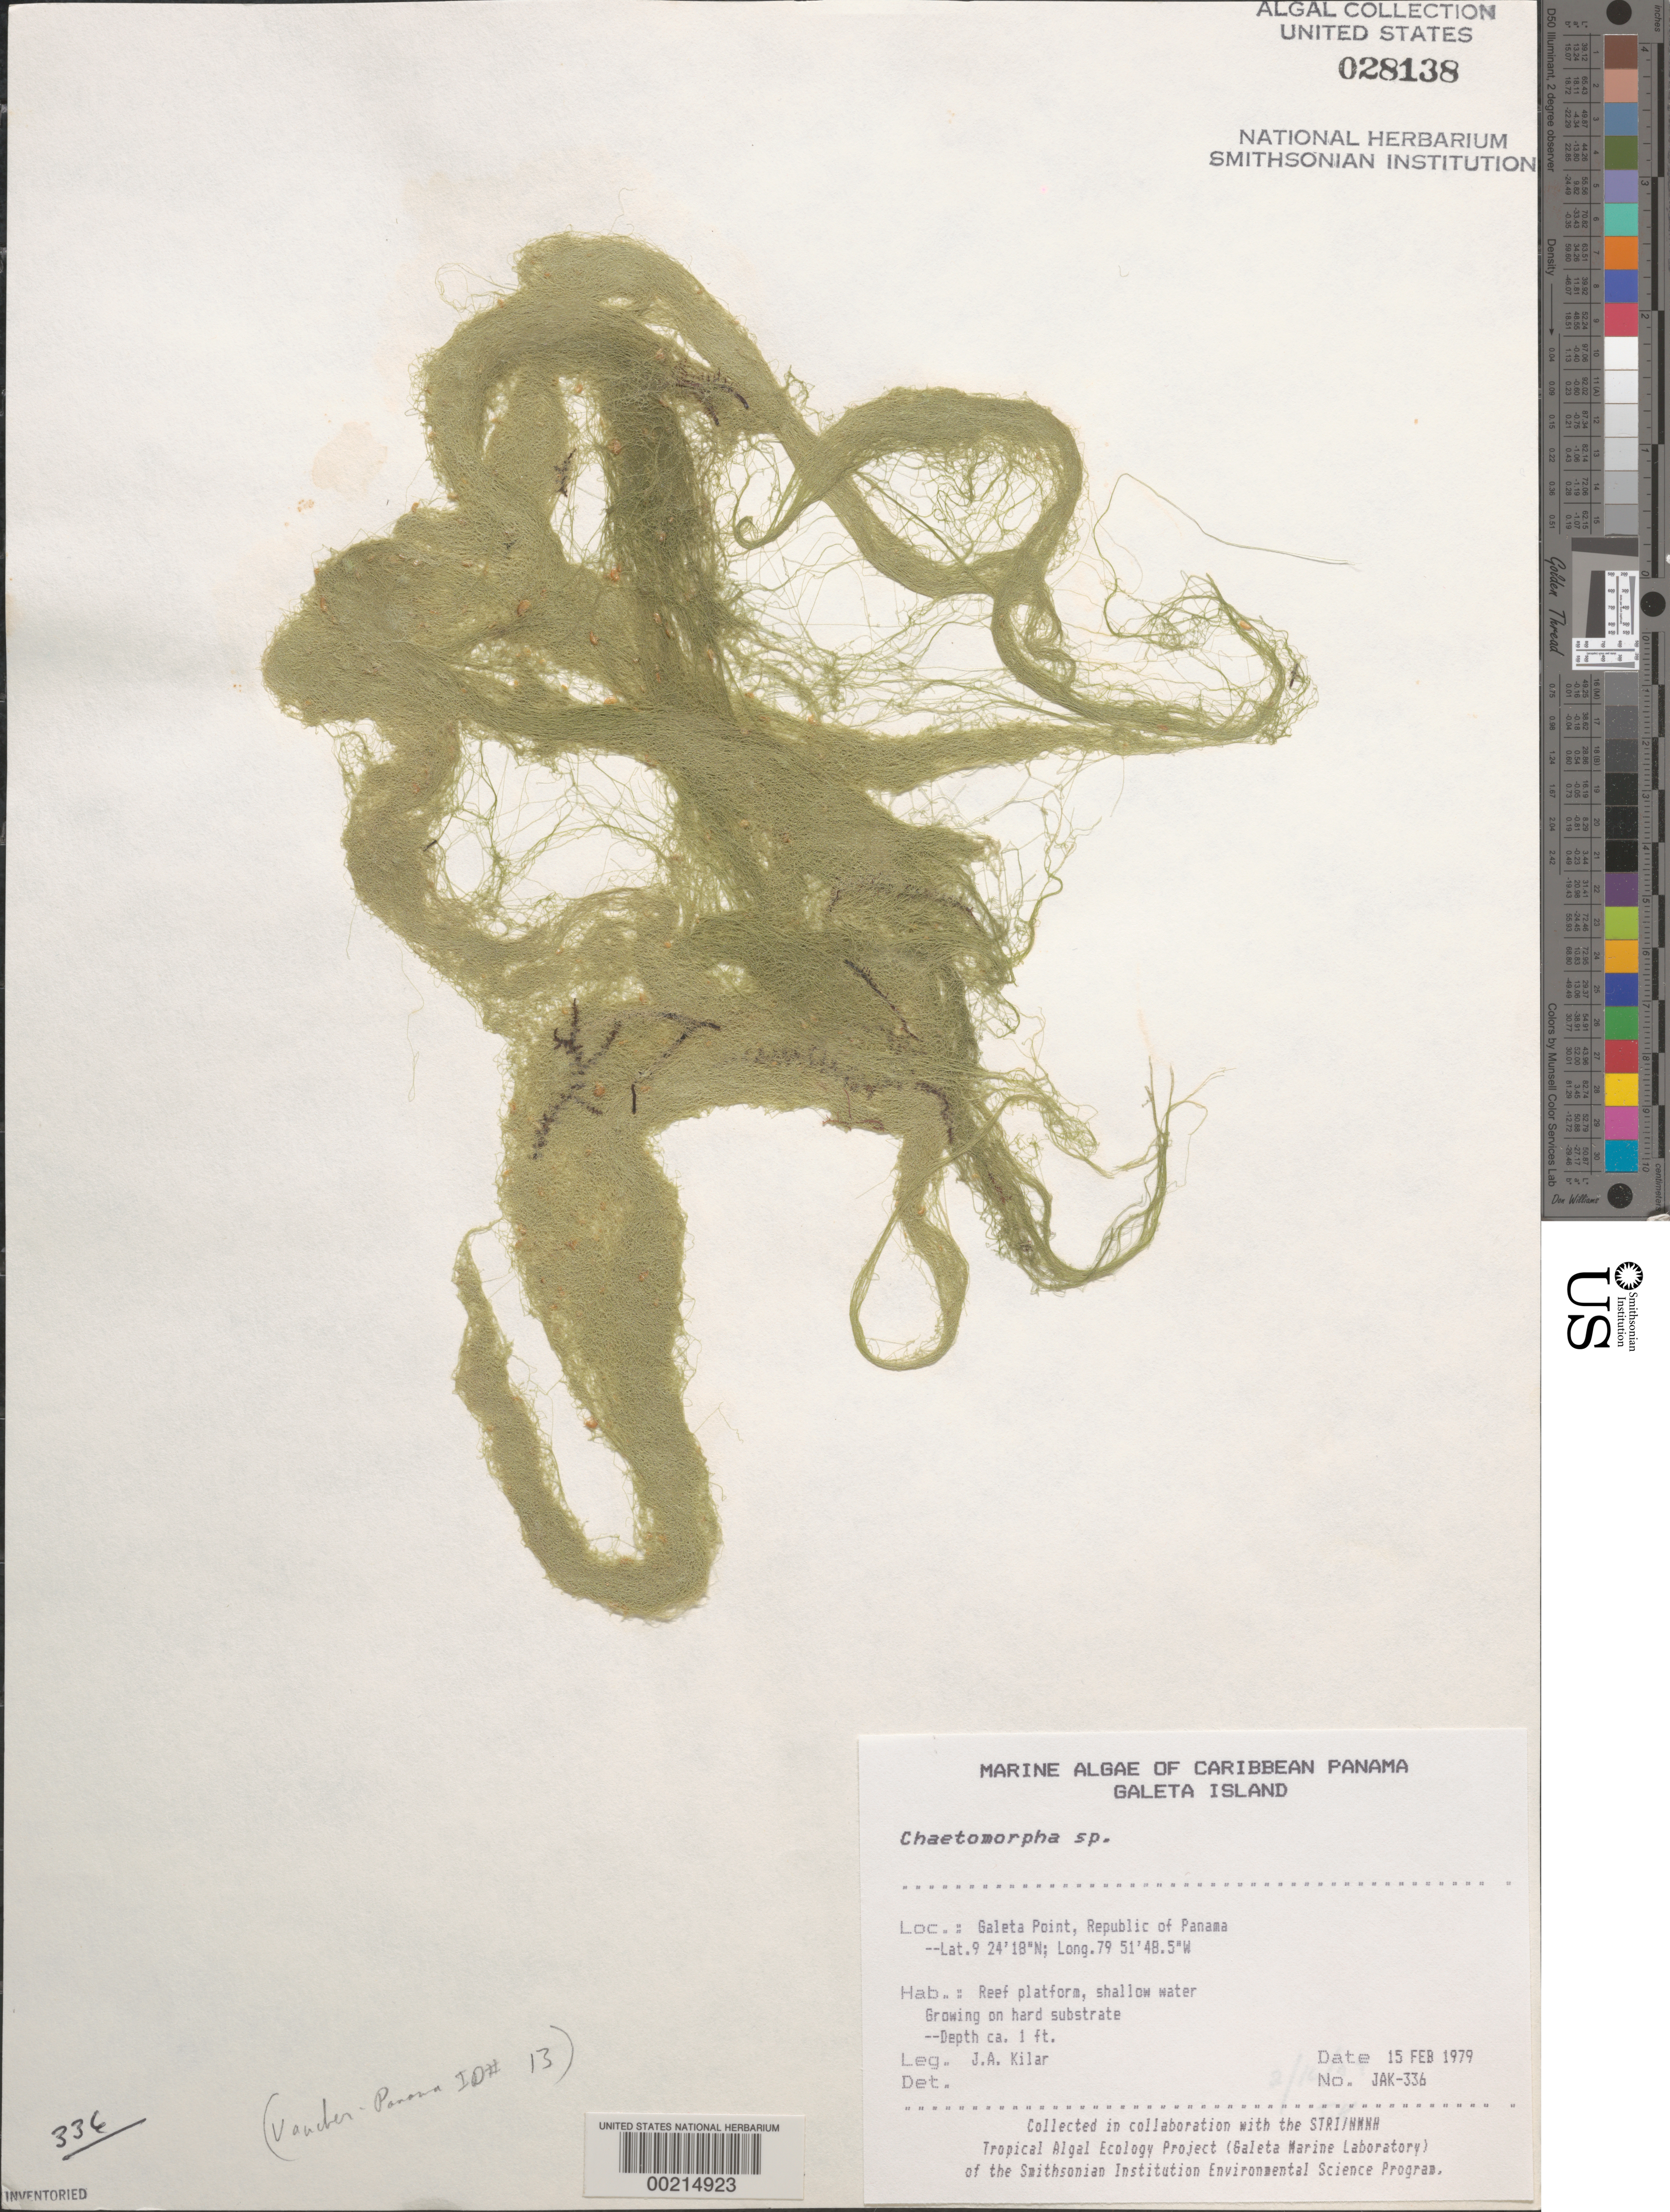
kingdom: Plantae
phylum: Chlorophyta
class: Ulvophyceae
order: Cladophorales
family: Cladophoraceae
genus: Chaetomorpha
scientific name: Chaetomorpha sp.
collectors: J. A. Kilar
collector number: JAK-336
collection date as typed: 15 Feb 1979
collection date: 1979-02-15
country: Panama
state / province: Colón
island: Galeta Island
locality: Galeta Point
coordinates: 9 24' 18" N, 79 51' 48.5" W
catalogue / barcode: US 28138